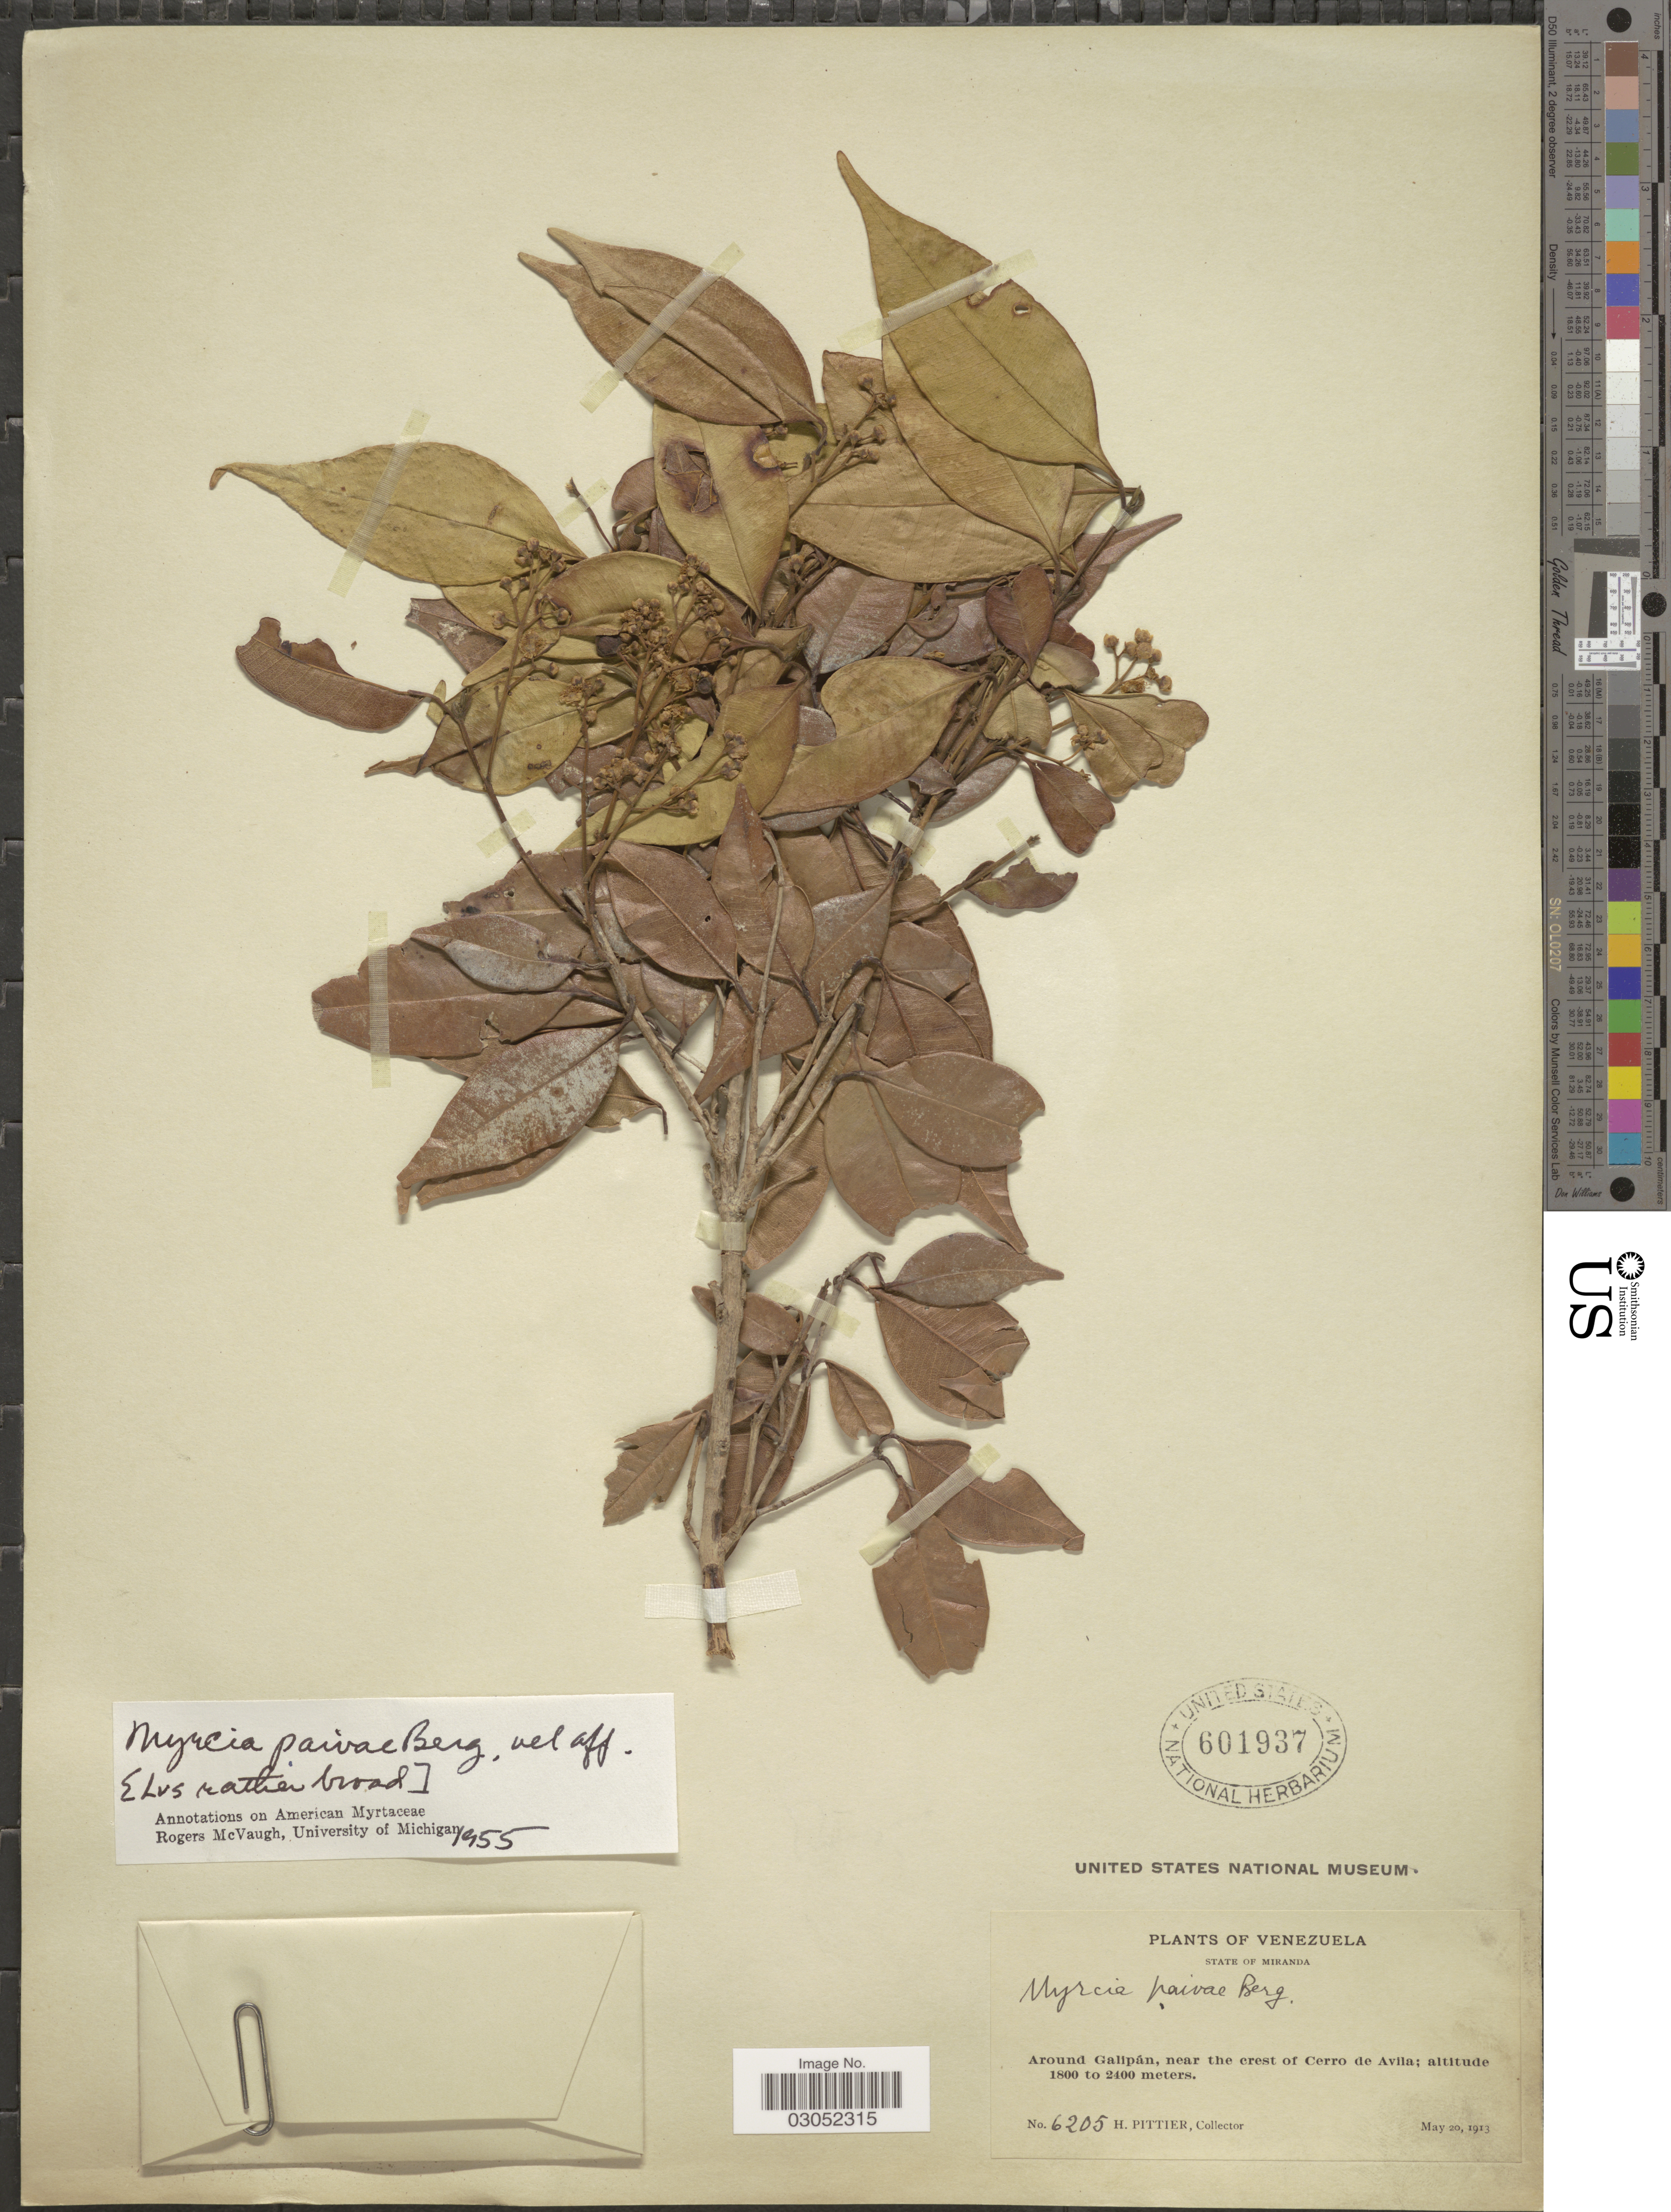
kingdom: Plantae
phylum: Tracheophyta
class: Magnoliopsida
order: Myrtales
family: Myrtaceae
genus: Myrcia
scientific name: Myrcia paivae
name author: O. Berg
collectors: H. F. Pittier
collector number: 6205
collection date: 1913-05-20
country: Venezuela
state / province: Miranda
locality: Around Galipán, near the crest of Cerro de Avila.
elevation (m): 1800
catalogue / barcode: US 601937